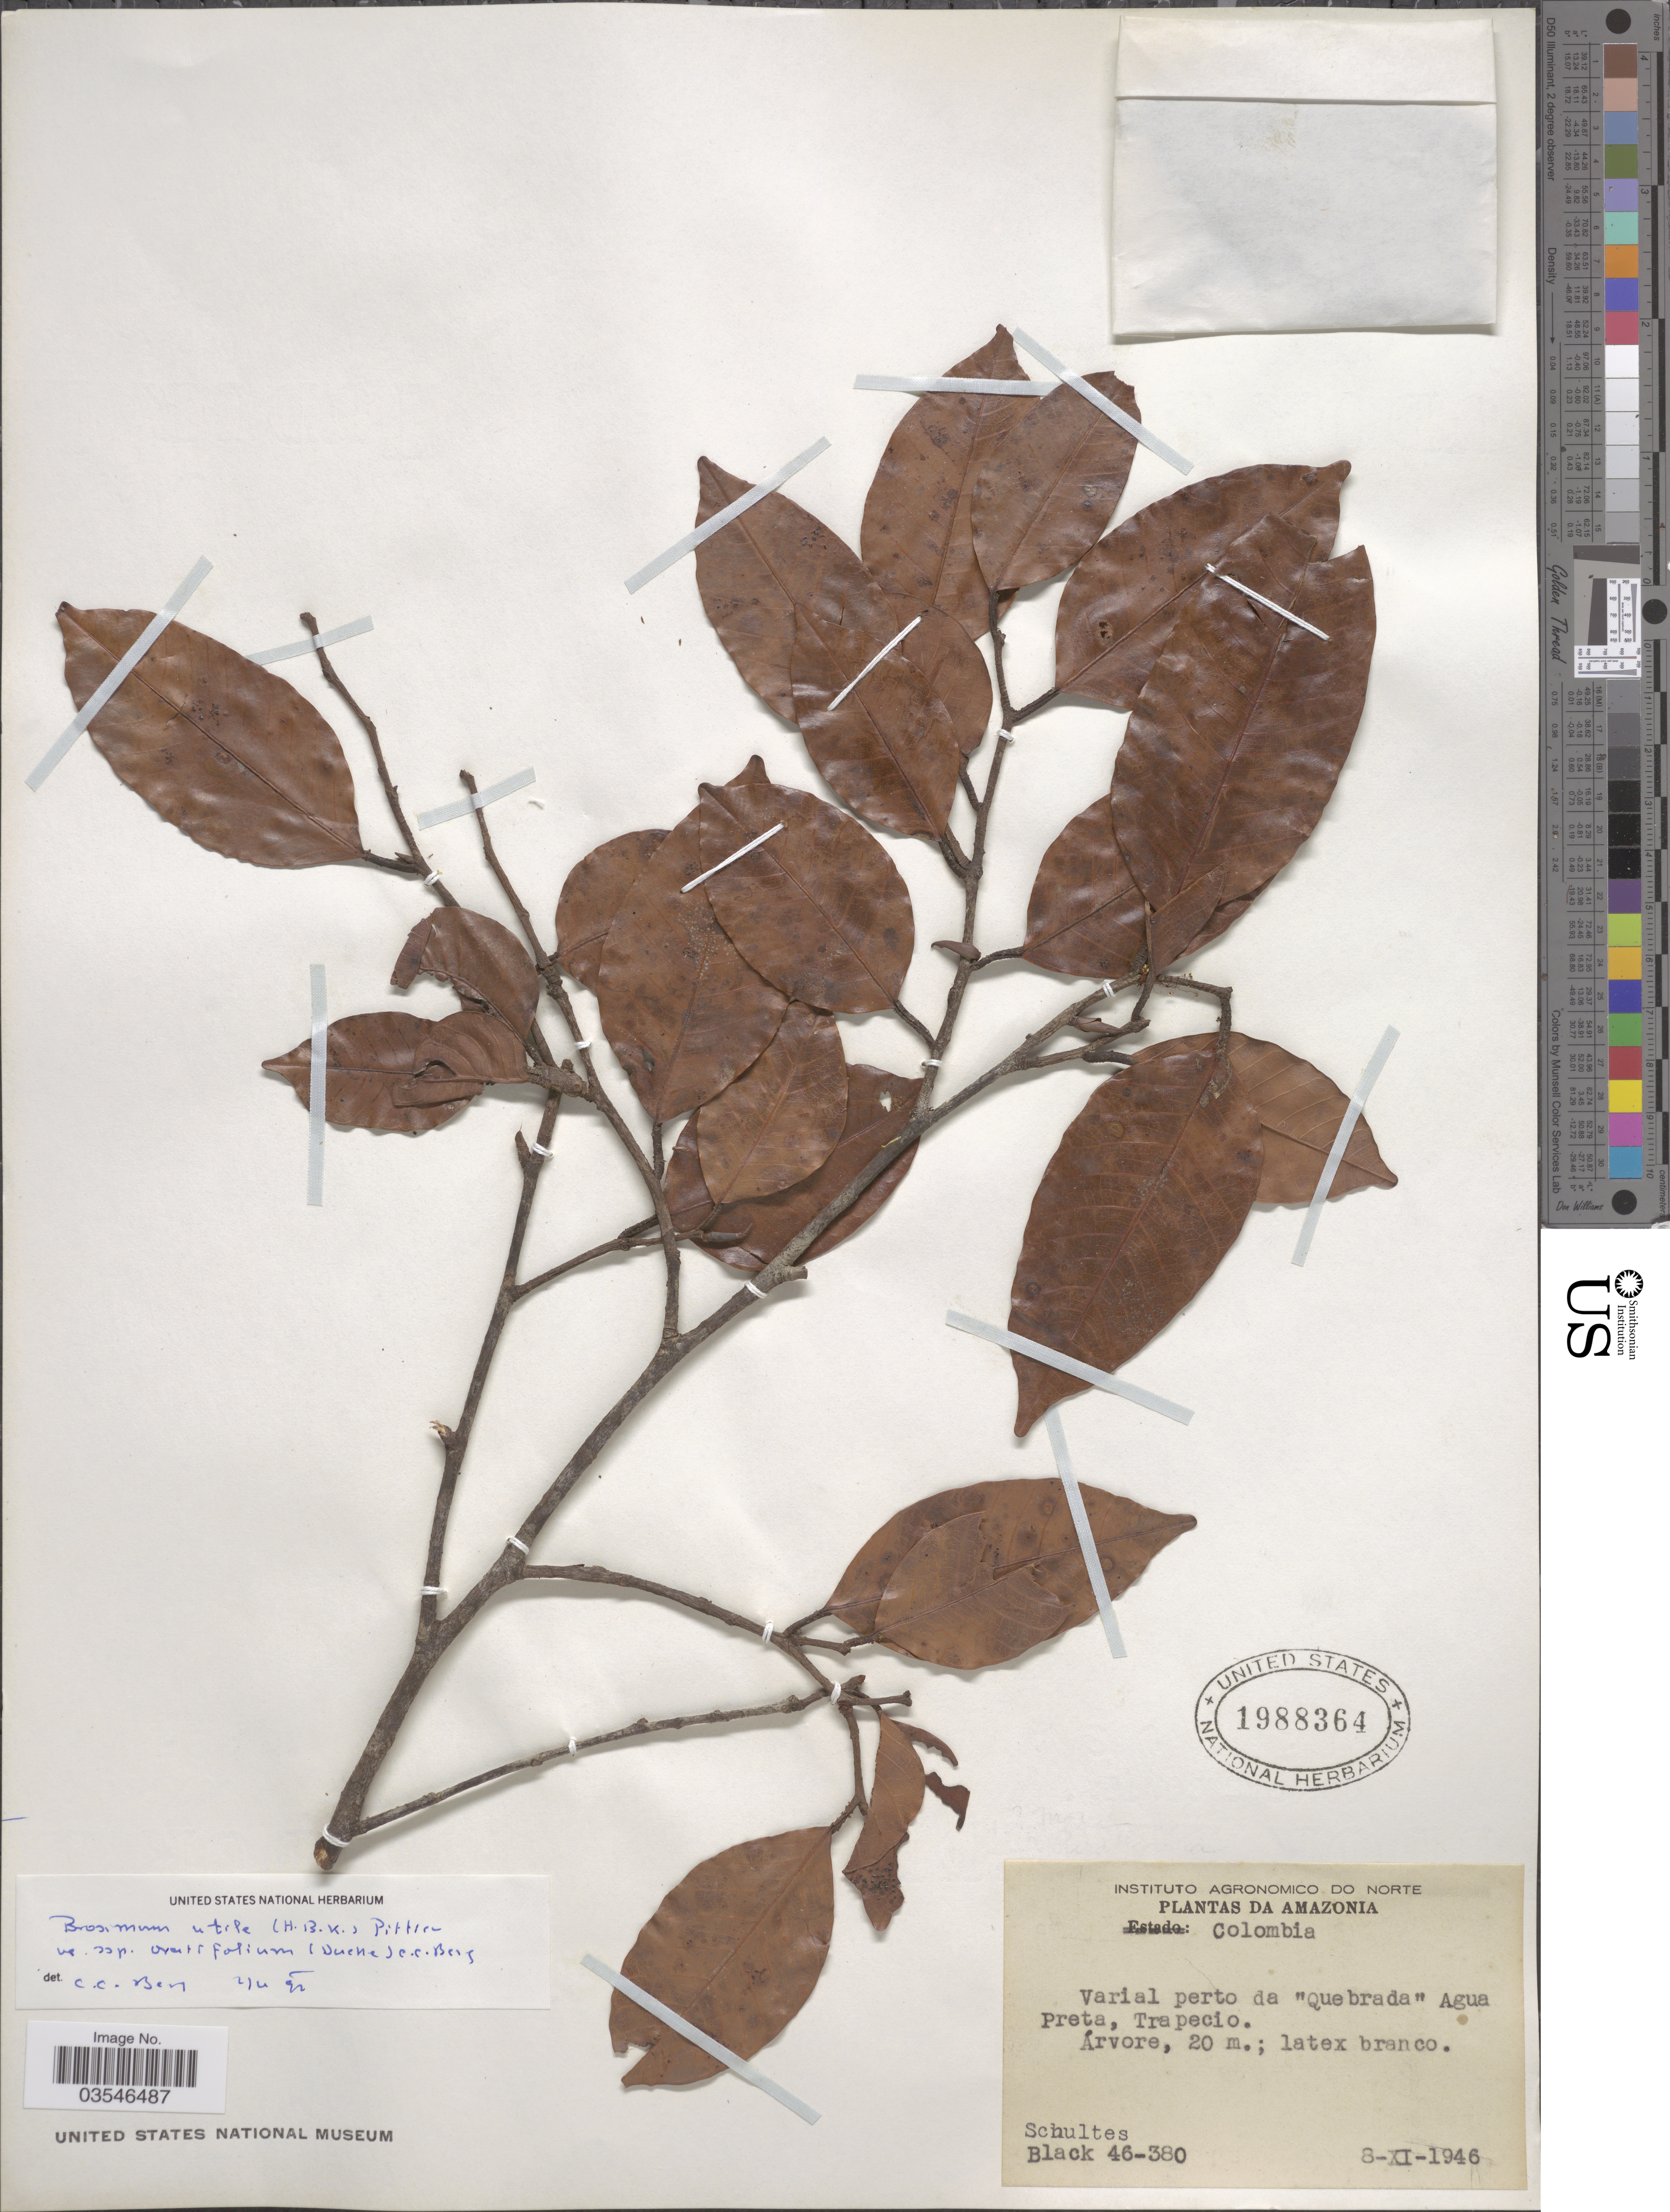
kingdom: Plantae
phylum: Tracheophyta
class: Magnoliopsida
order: Rosales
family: Moraceae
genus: Brosimum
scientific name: Brosimum utile subsp. ovatifolium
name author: (Ducke) C.C. Berg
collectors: -- Schultes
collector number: Black 46-380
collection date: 1946-11-08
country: Colombia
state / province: Amazônas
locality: Amazonia. Varial perto da "Quebrada" Agua Preta, Trapecio.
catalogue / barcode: US 1988364